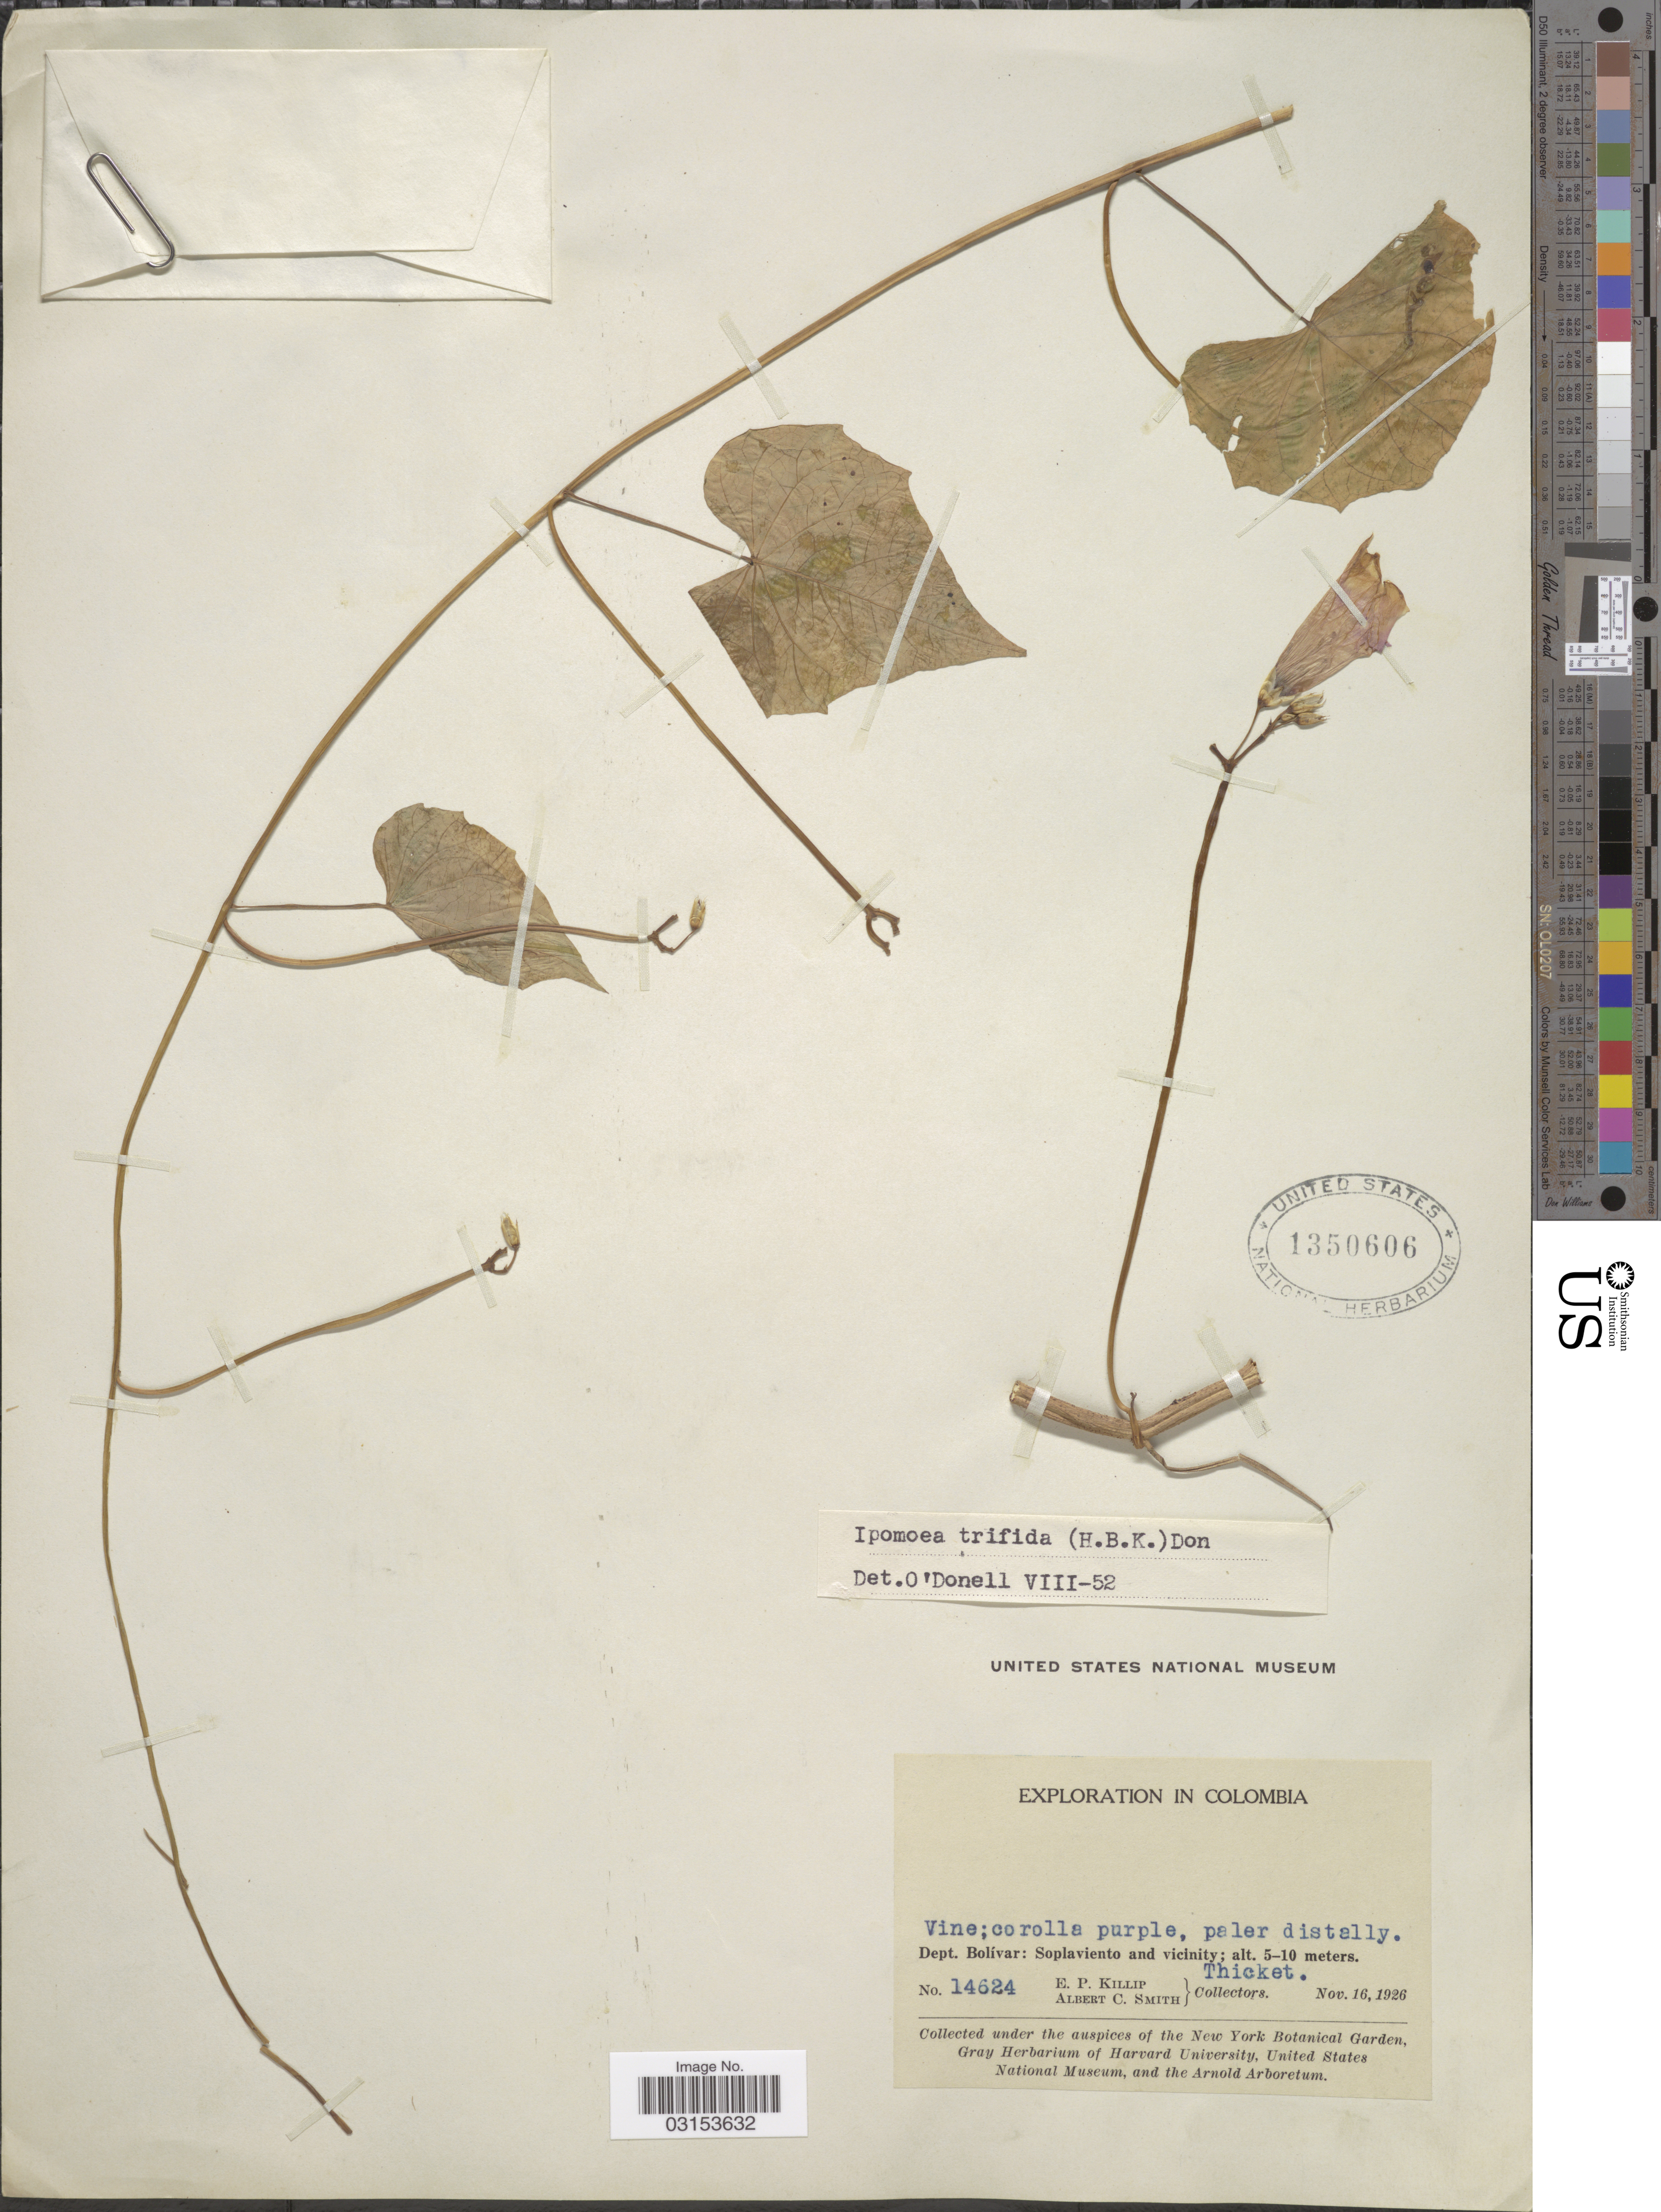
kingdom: Plantae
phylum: Tracheophyta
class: Magnoliopsida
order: Solanales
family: Convolvulaceae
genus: Ipomoea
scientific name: Ipomoea trifida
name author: (Kunth) G. Don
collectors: E. P. Killip & A. C. Smith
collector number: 14624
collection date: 1926-11-16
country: Colombia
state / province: Bolívar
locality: Dept. Bolívar: Soplaviento and vicinity.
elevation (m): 5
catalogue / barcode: US 1350606